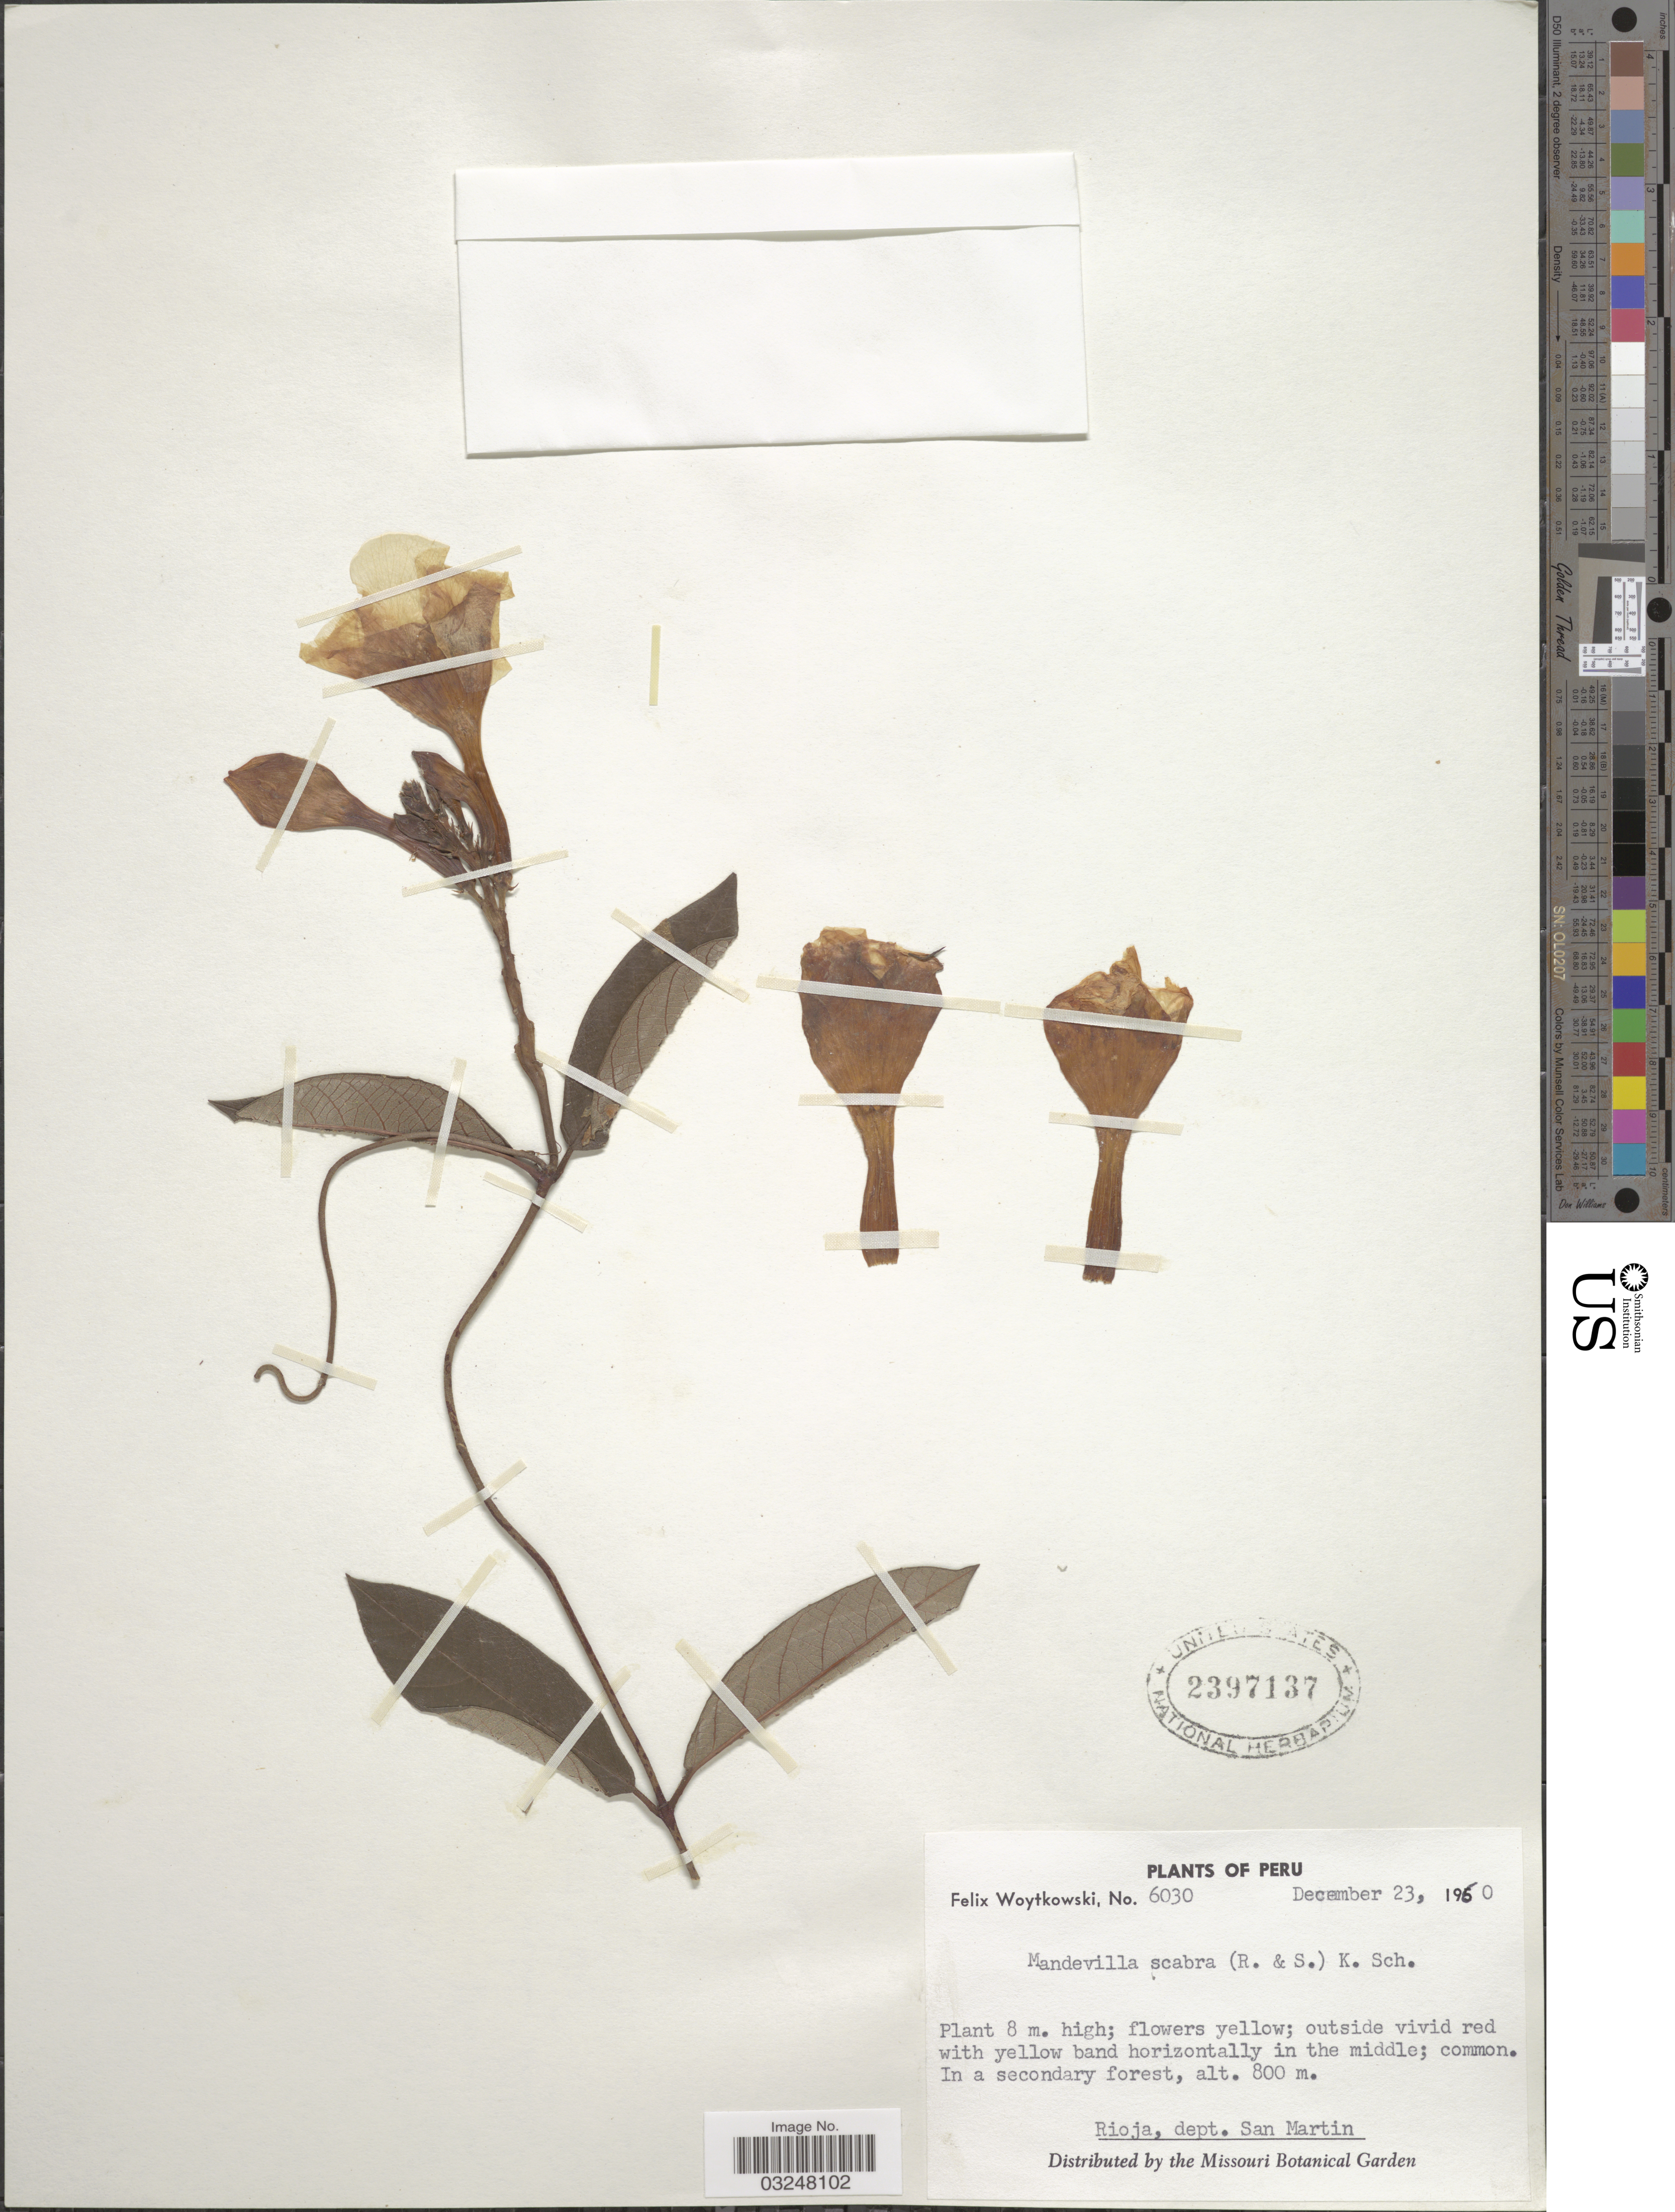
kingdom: Plantae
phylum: Tracheophyta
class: Magnoliopsida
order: Gentianales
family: Apocynaceae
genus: Mandevilla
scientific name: Mandevilla scabra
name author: (Hoffmanns. ex Roem. & Schult.) K. Schum.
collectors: F. Woytkowski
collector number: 6030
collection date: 1960-12-23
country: Peru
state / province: San Martín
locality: Rioja, dept. San Martin.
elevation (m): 800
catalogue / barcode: US 2397137